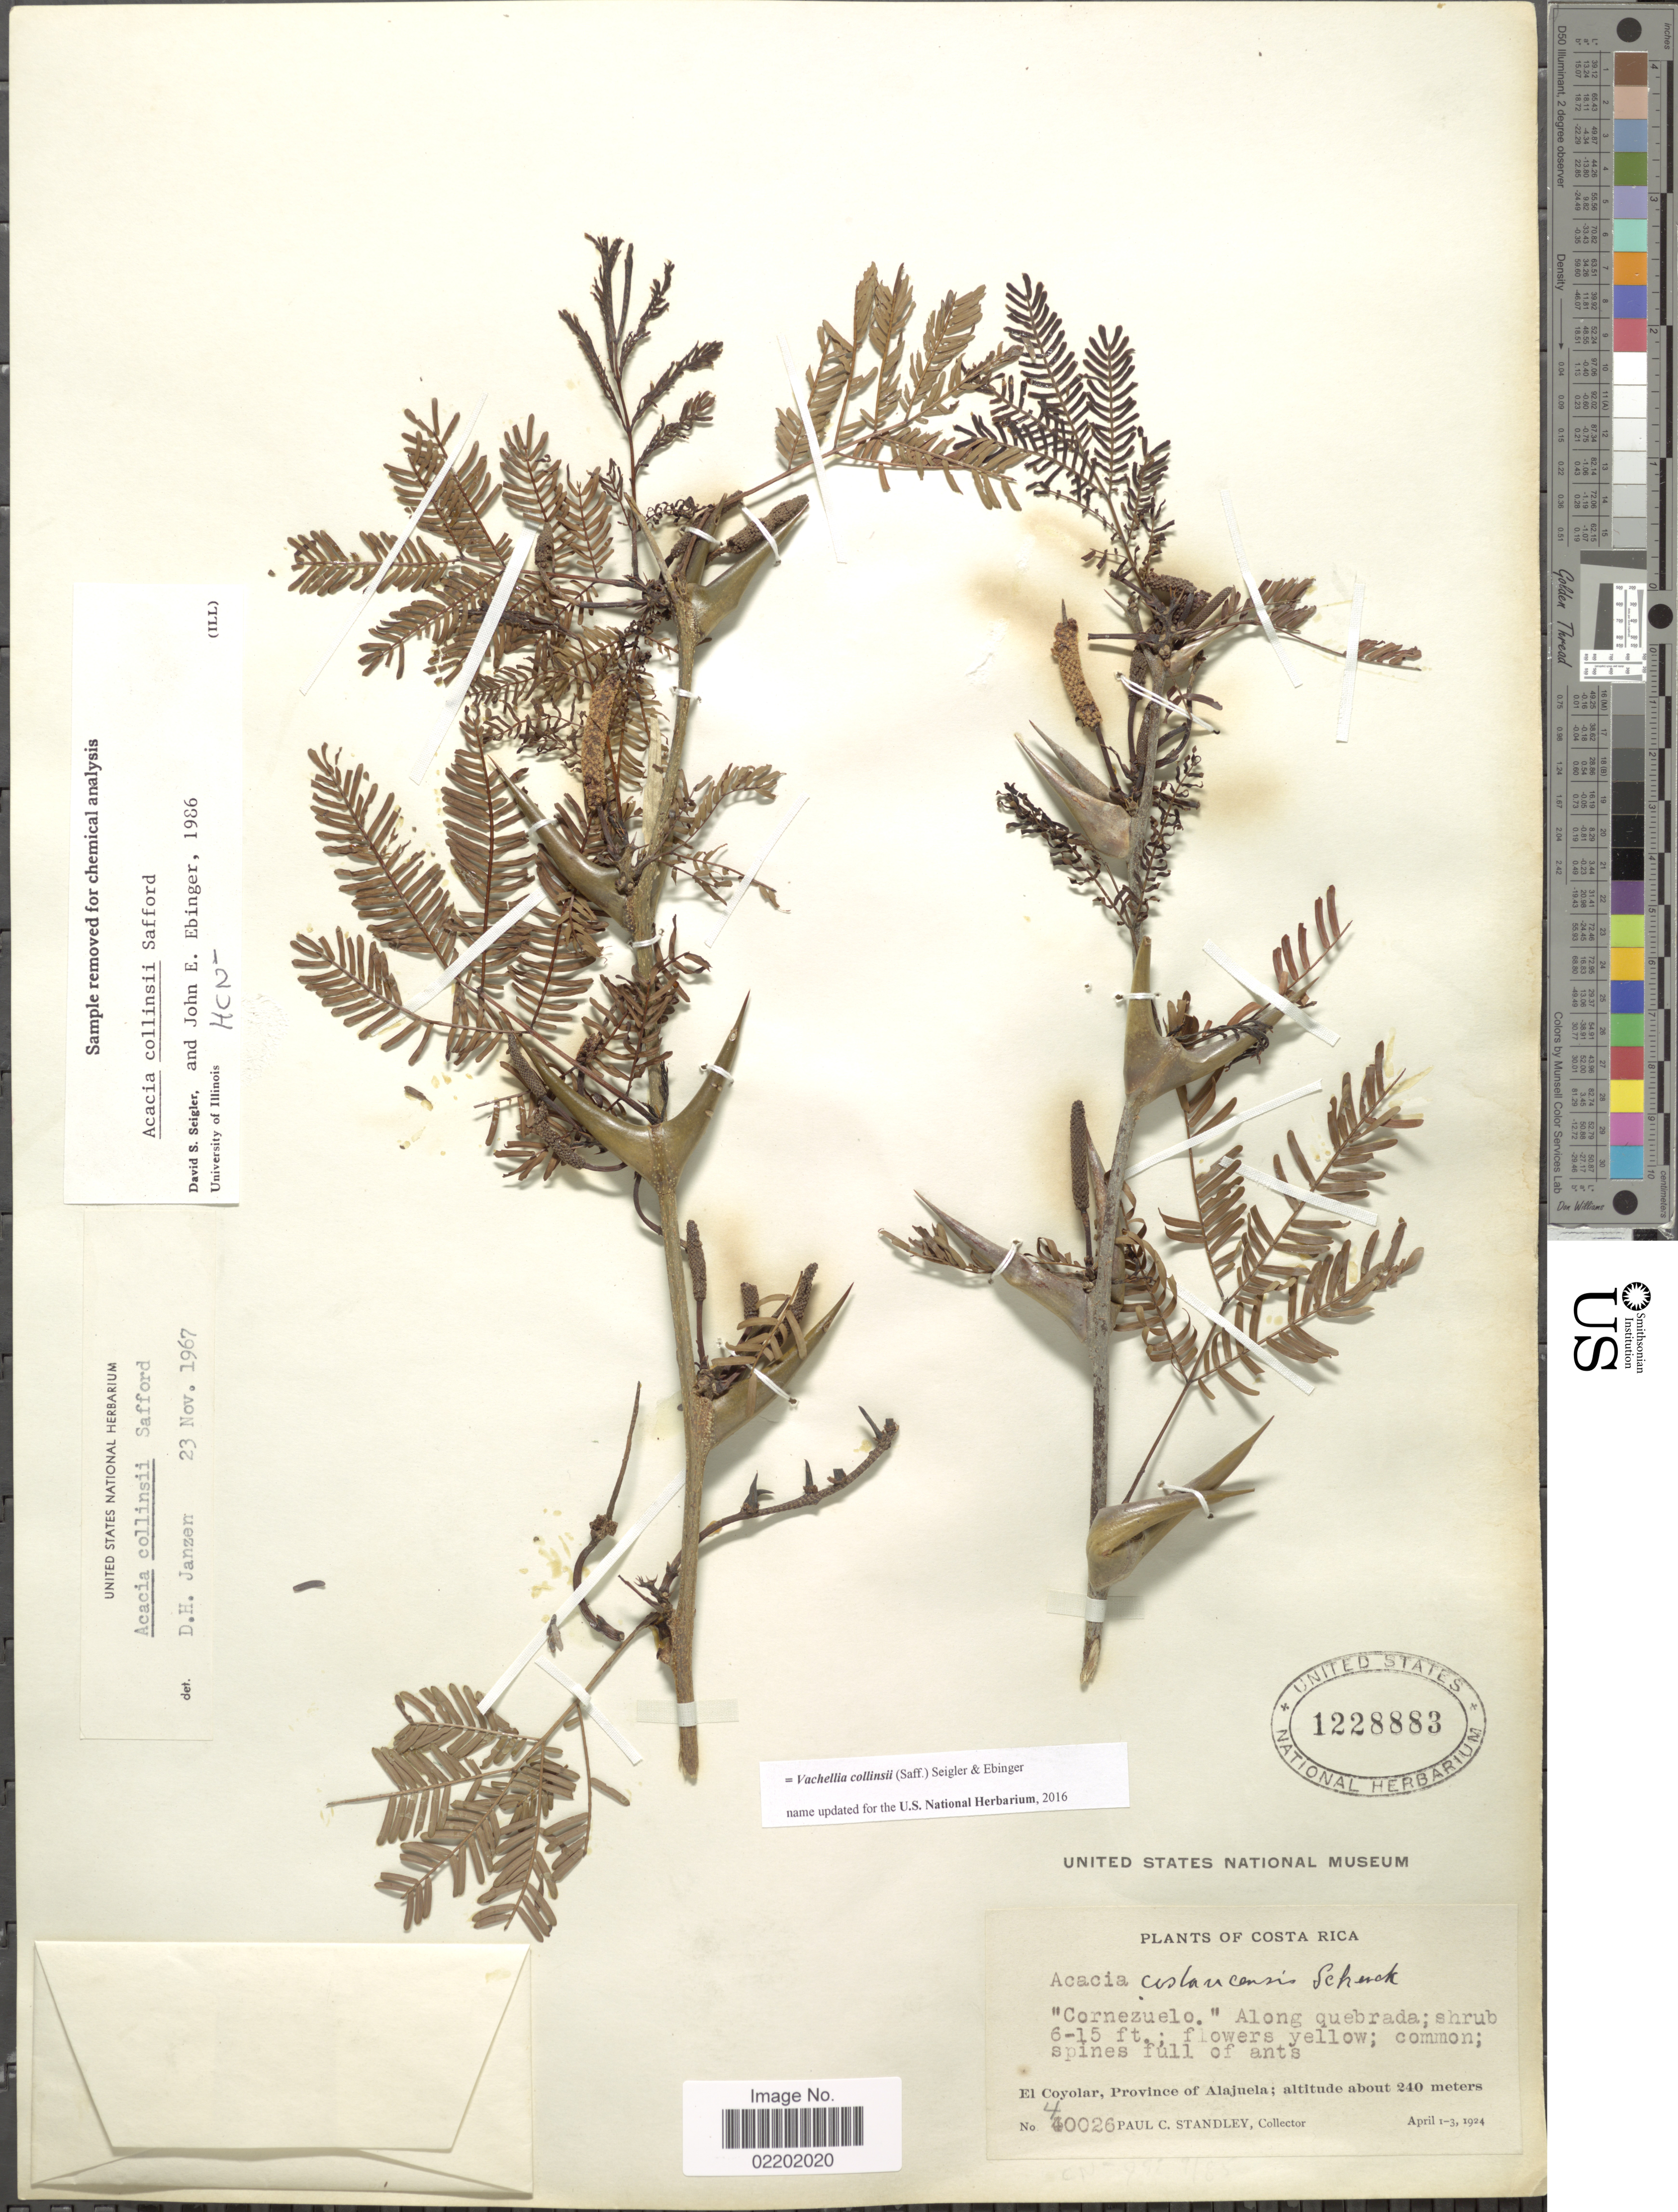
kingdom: Plantae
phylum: Tracheophyta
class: Magnoliopsida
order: Fabales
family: Fabaceae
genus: Vachellia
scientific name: Vachellia collinsii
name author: (Saff.) Seigler & Ebinger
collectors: P. C. Standley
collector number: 40026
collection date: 1924-04-01/1924-04-03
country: Costa Rica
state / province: Alajuela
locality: El Coyolar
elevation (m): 240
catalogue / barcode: US 1228883